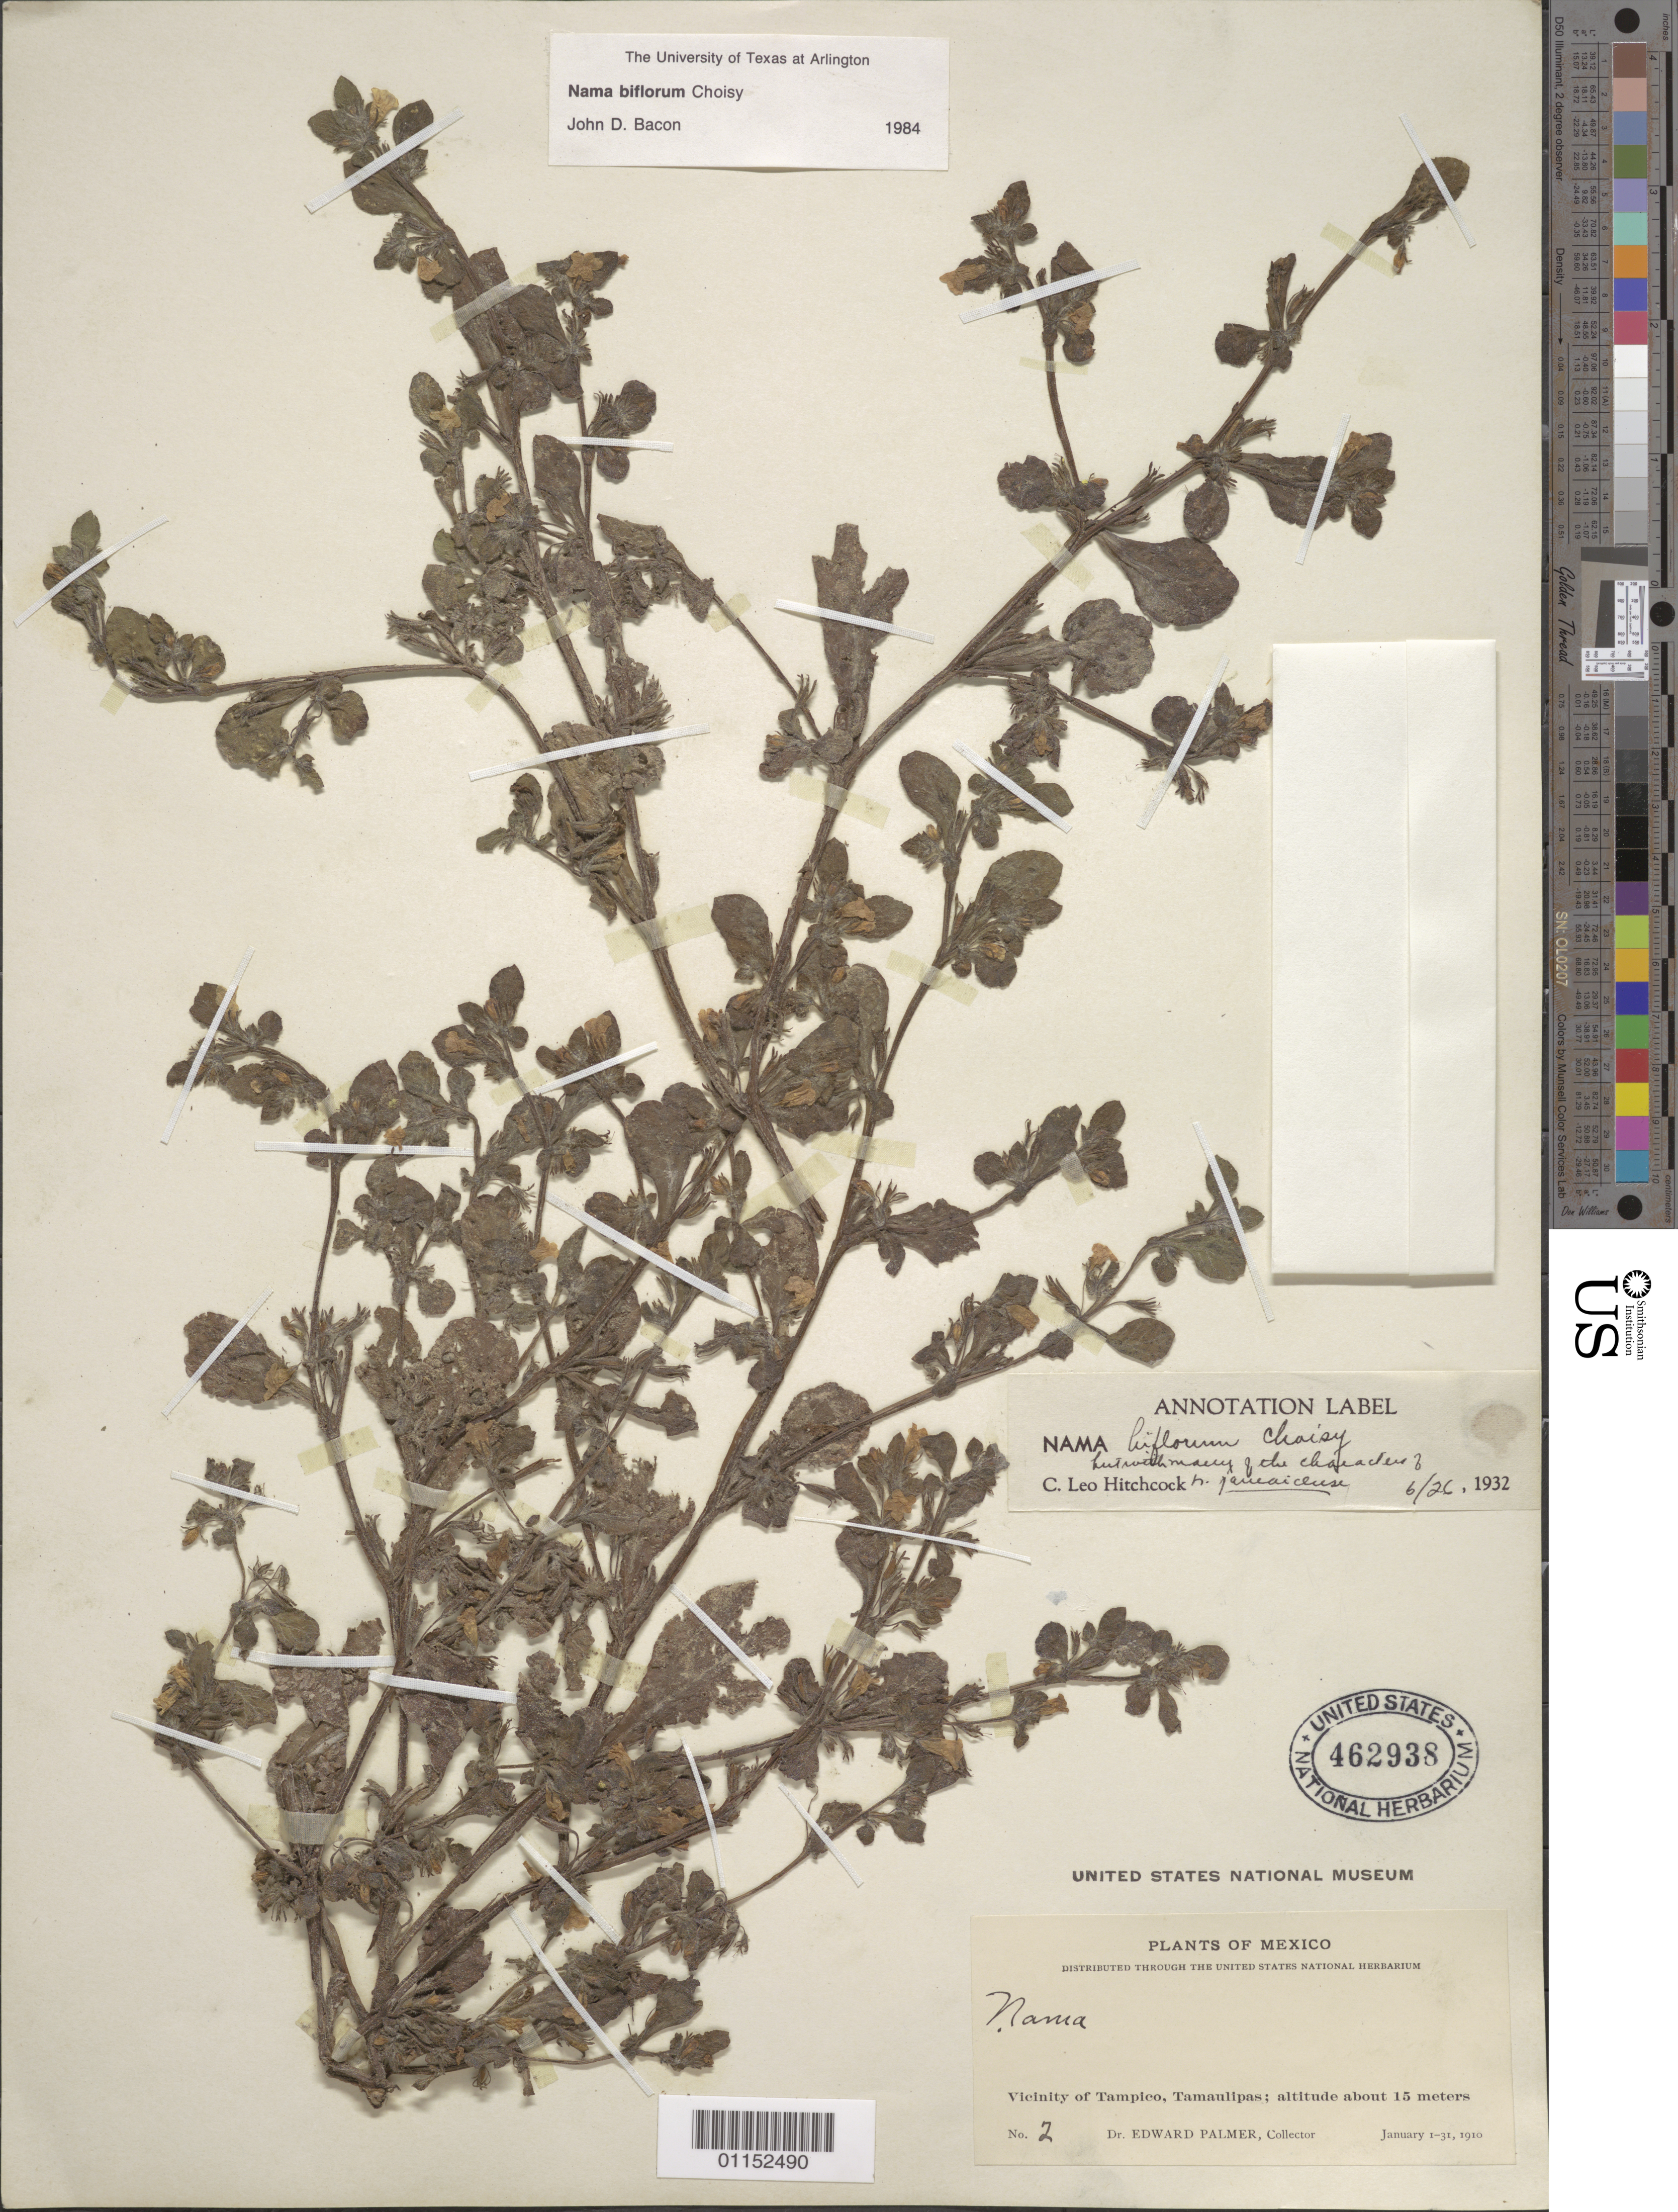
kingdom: Plantae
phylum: Tracheophyta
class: Magnoliopsida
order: Boraginales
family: Namaceae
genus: Nama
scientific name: Nama biflora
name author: Choisy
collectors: E. Palmer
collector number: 2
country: Mexico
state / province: Tamaulipas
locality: Tampico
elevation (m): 15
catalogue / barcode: US 462938